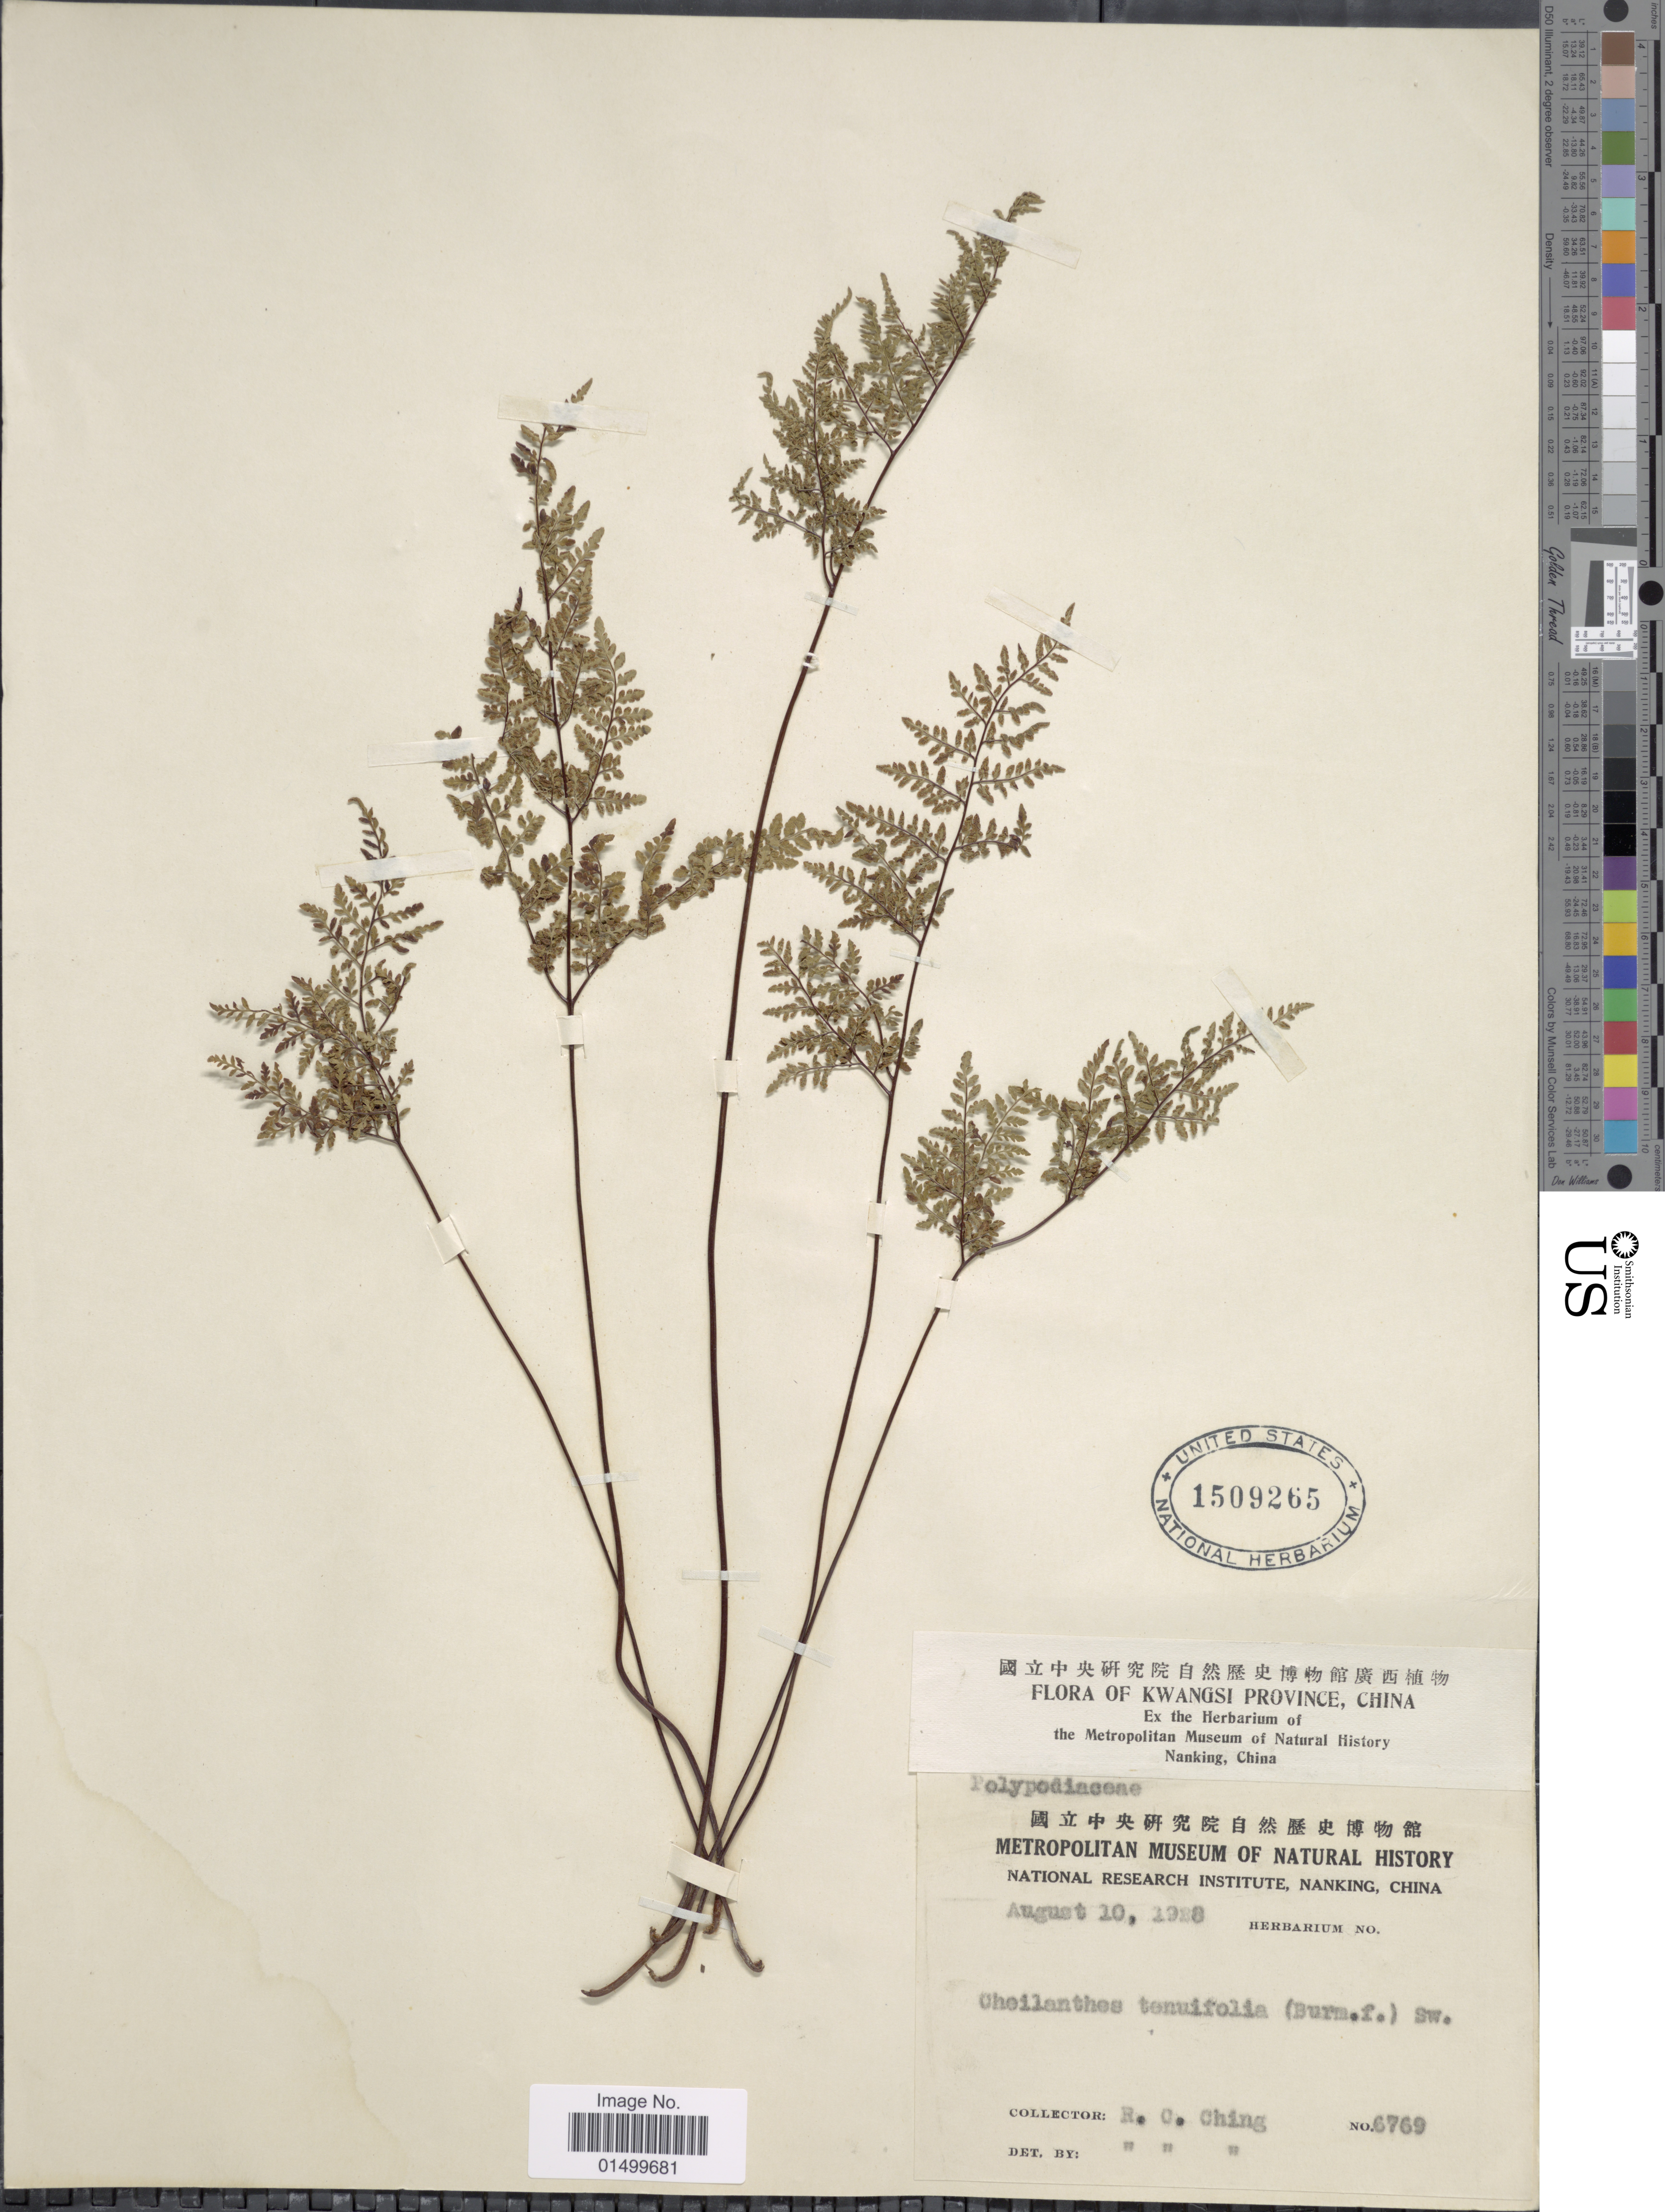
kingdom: Plantae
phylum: Tracheophyta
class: Polypodiopsida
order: Polypodiales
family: Pteridaceae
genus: Cheilanthes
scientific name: Cheilanthes tenuifolia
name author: (Burm. f.) Sw.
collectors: R. C. Ching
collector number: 6769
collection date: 1928-08-10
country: China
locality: Kwangsi Province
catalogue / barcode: US 1509265